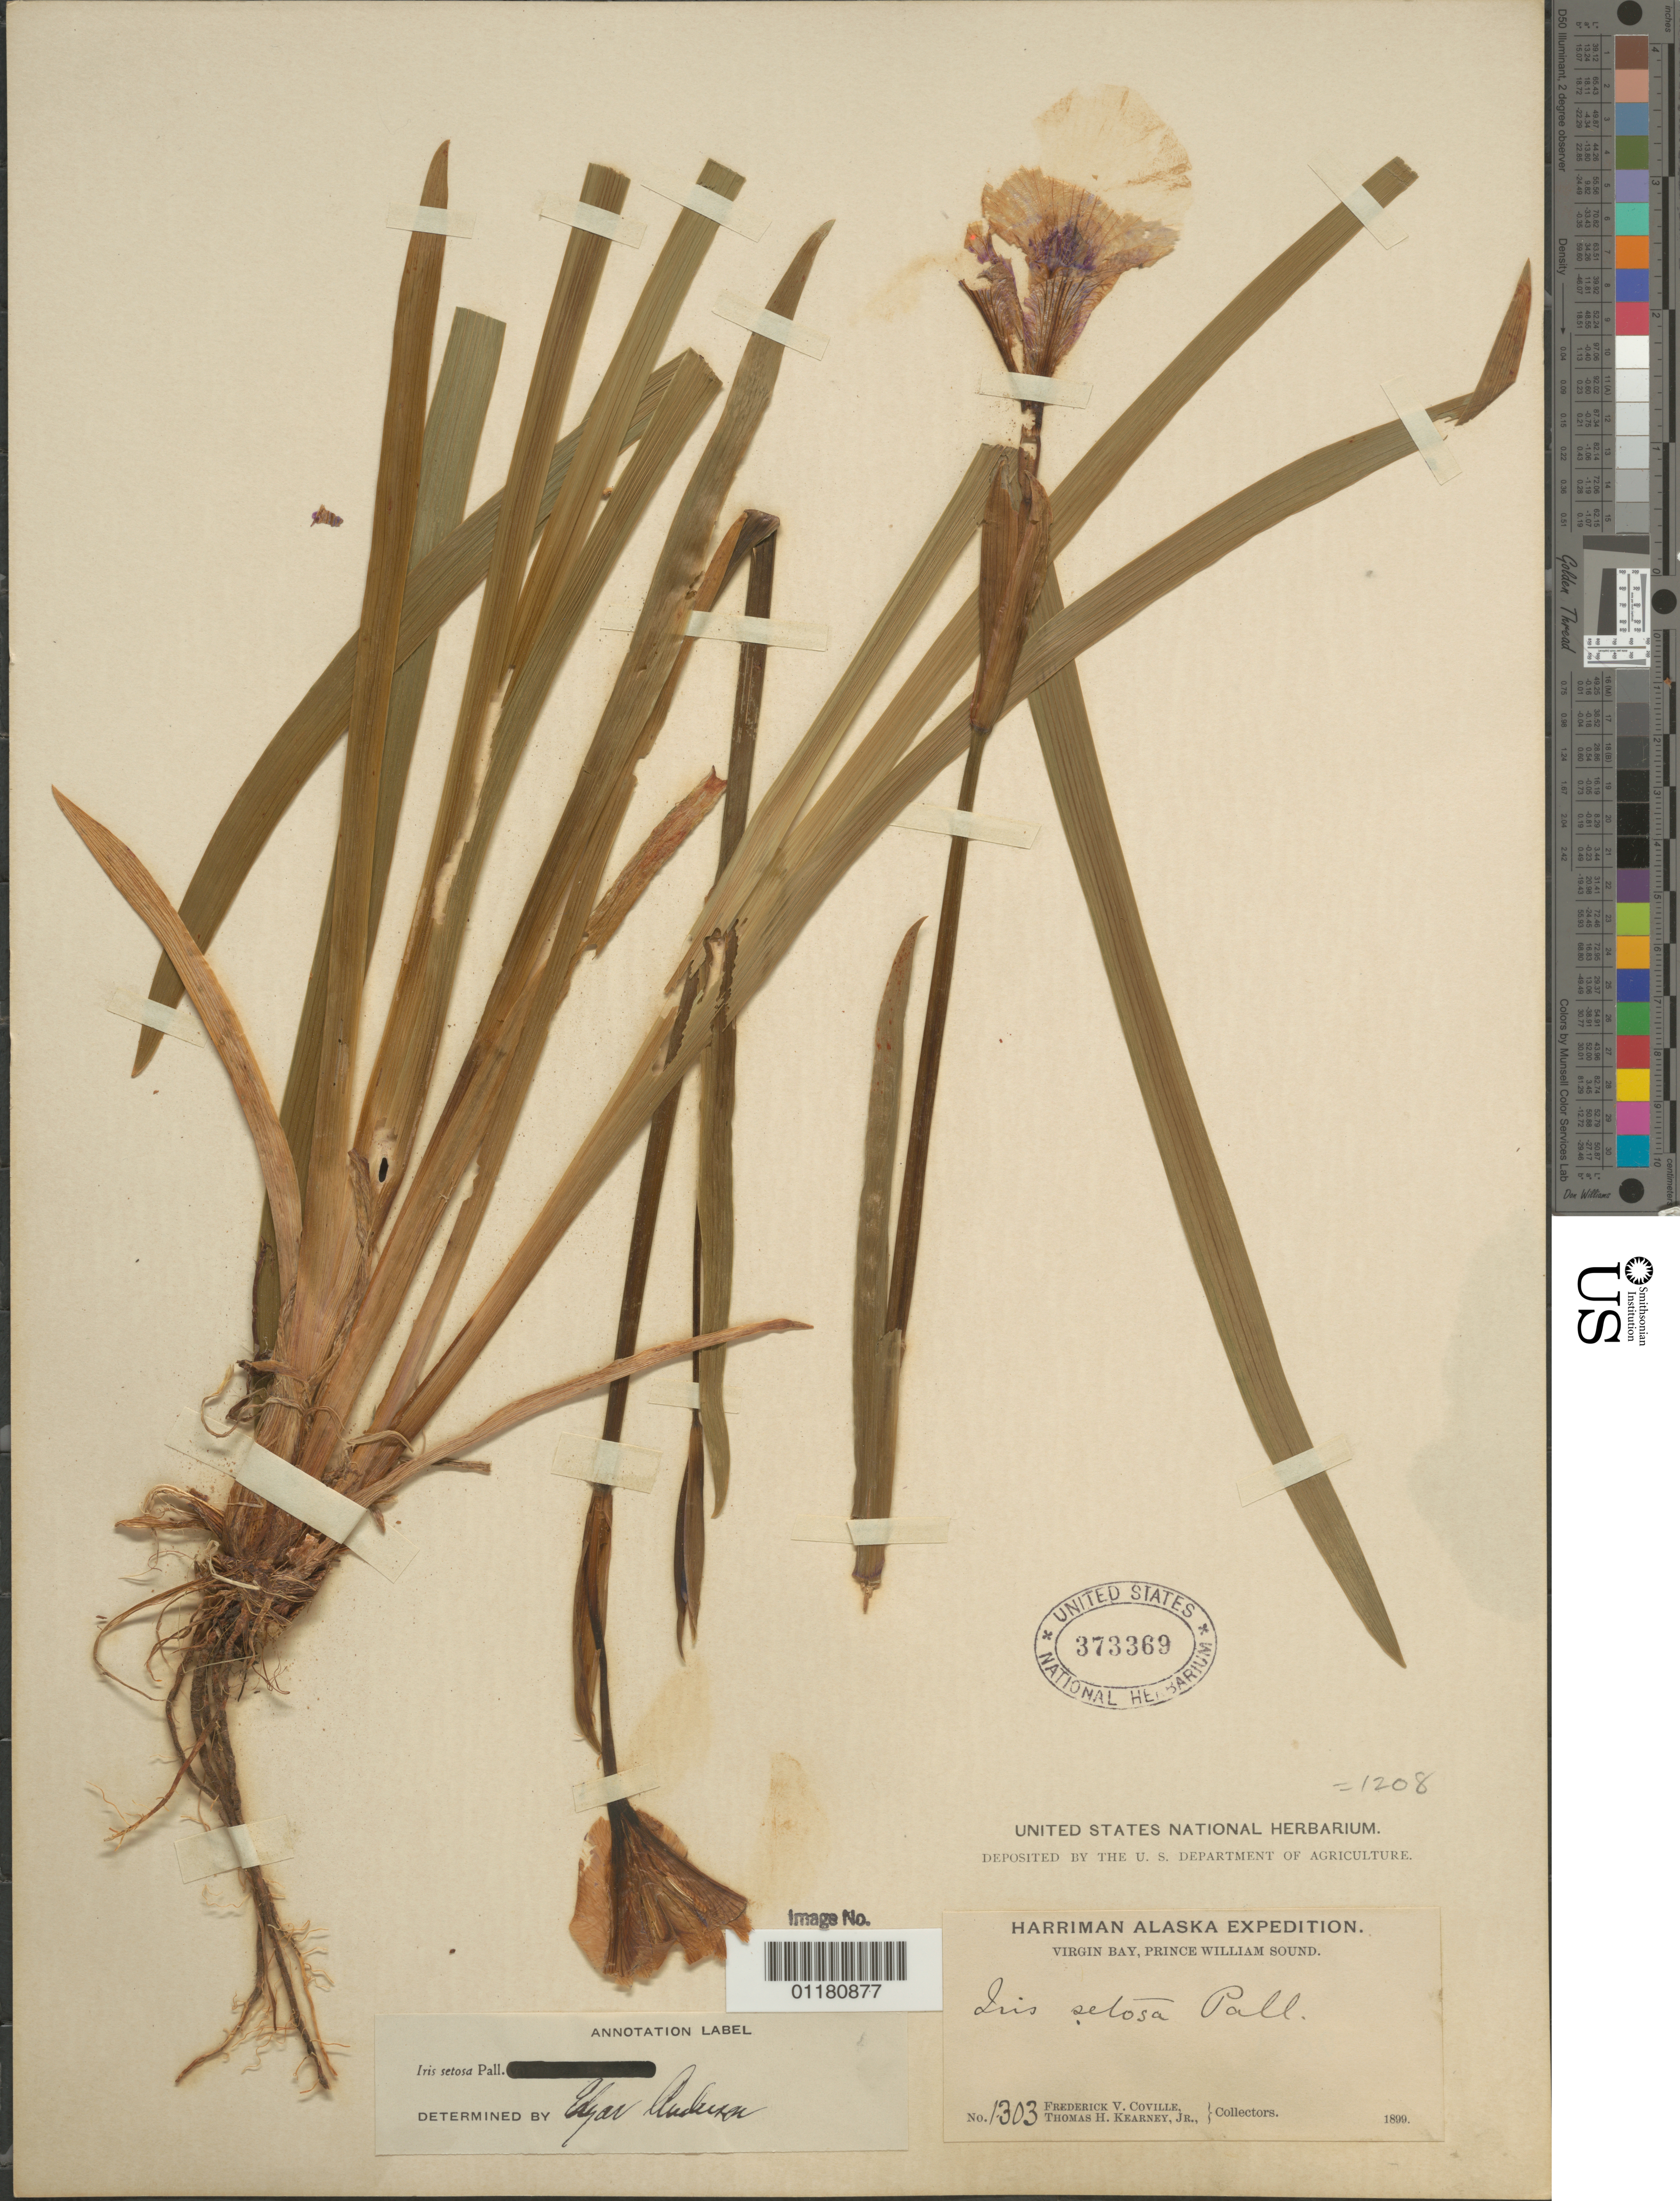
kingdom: Plantae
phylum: Tracheophyta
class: Liliopsida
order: Asparagales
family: Iridaceae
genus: Iris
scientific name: Iris setosa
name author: Pall. ex Link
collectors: F. V. Coville & T. H. Kearney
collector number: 1303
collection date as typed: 1899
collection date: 1899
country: United States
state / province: Alaska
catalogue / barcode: US 373369